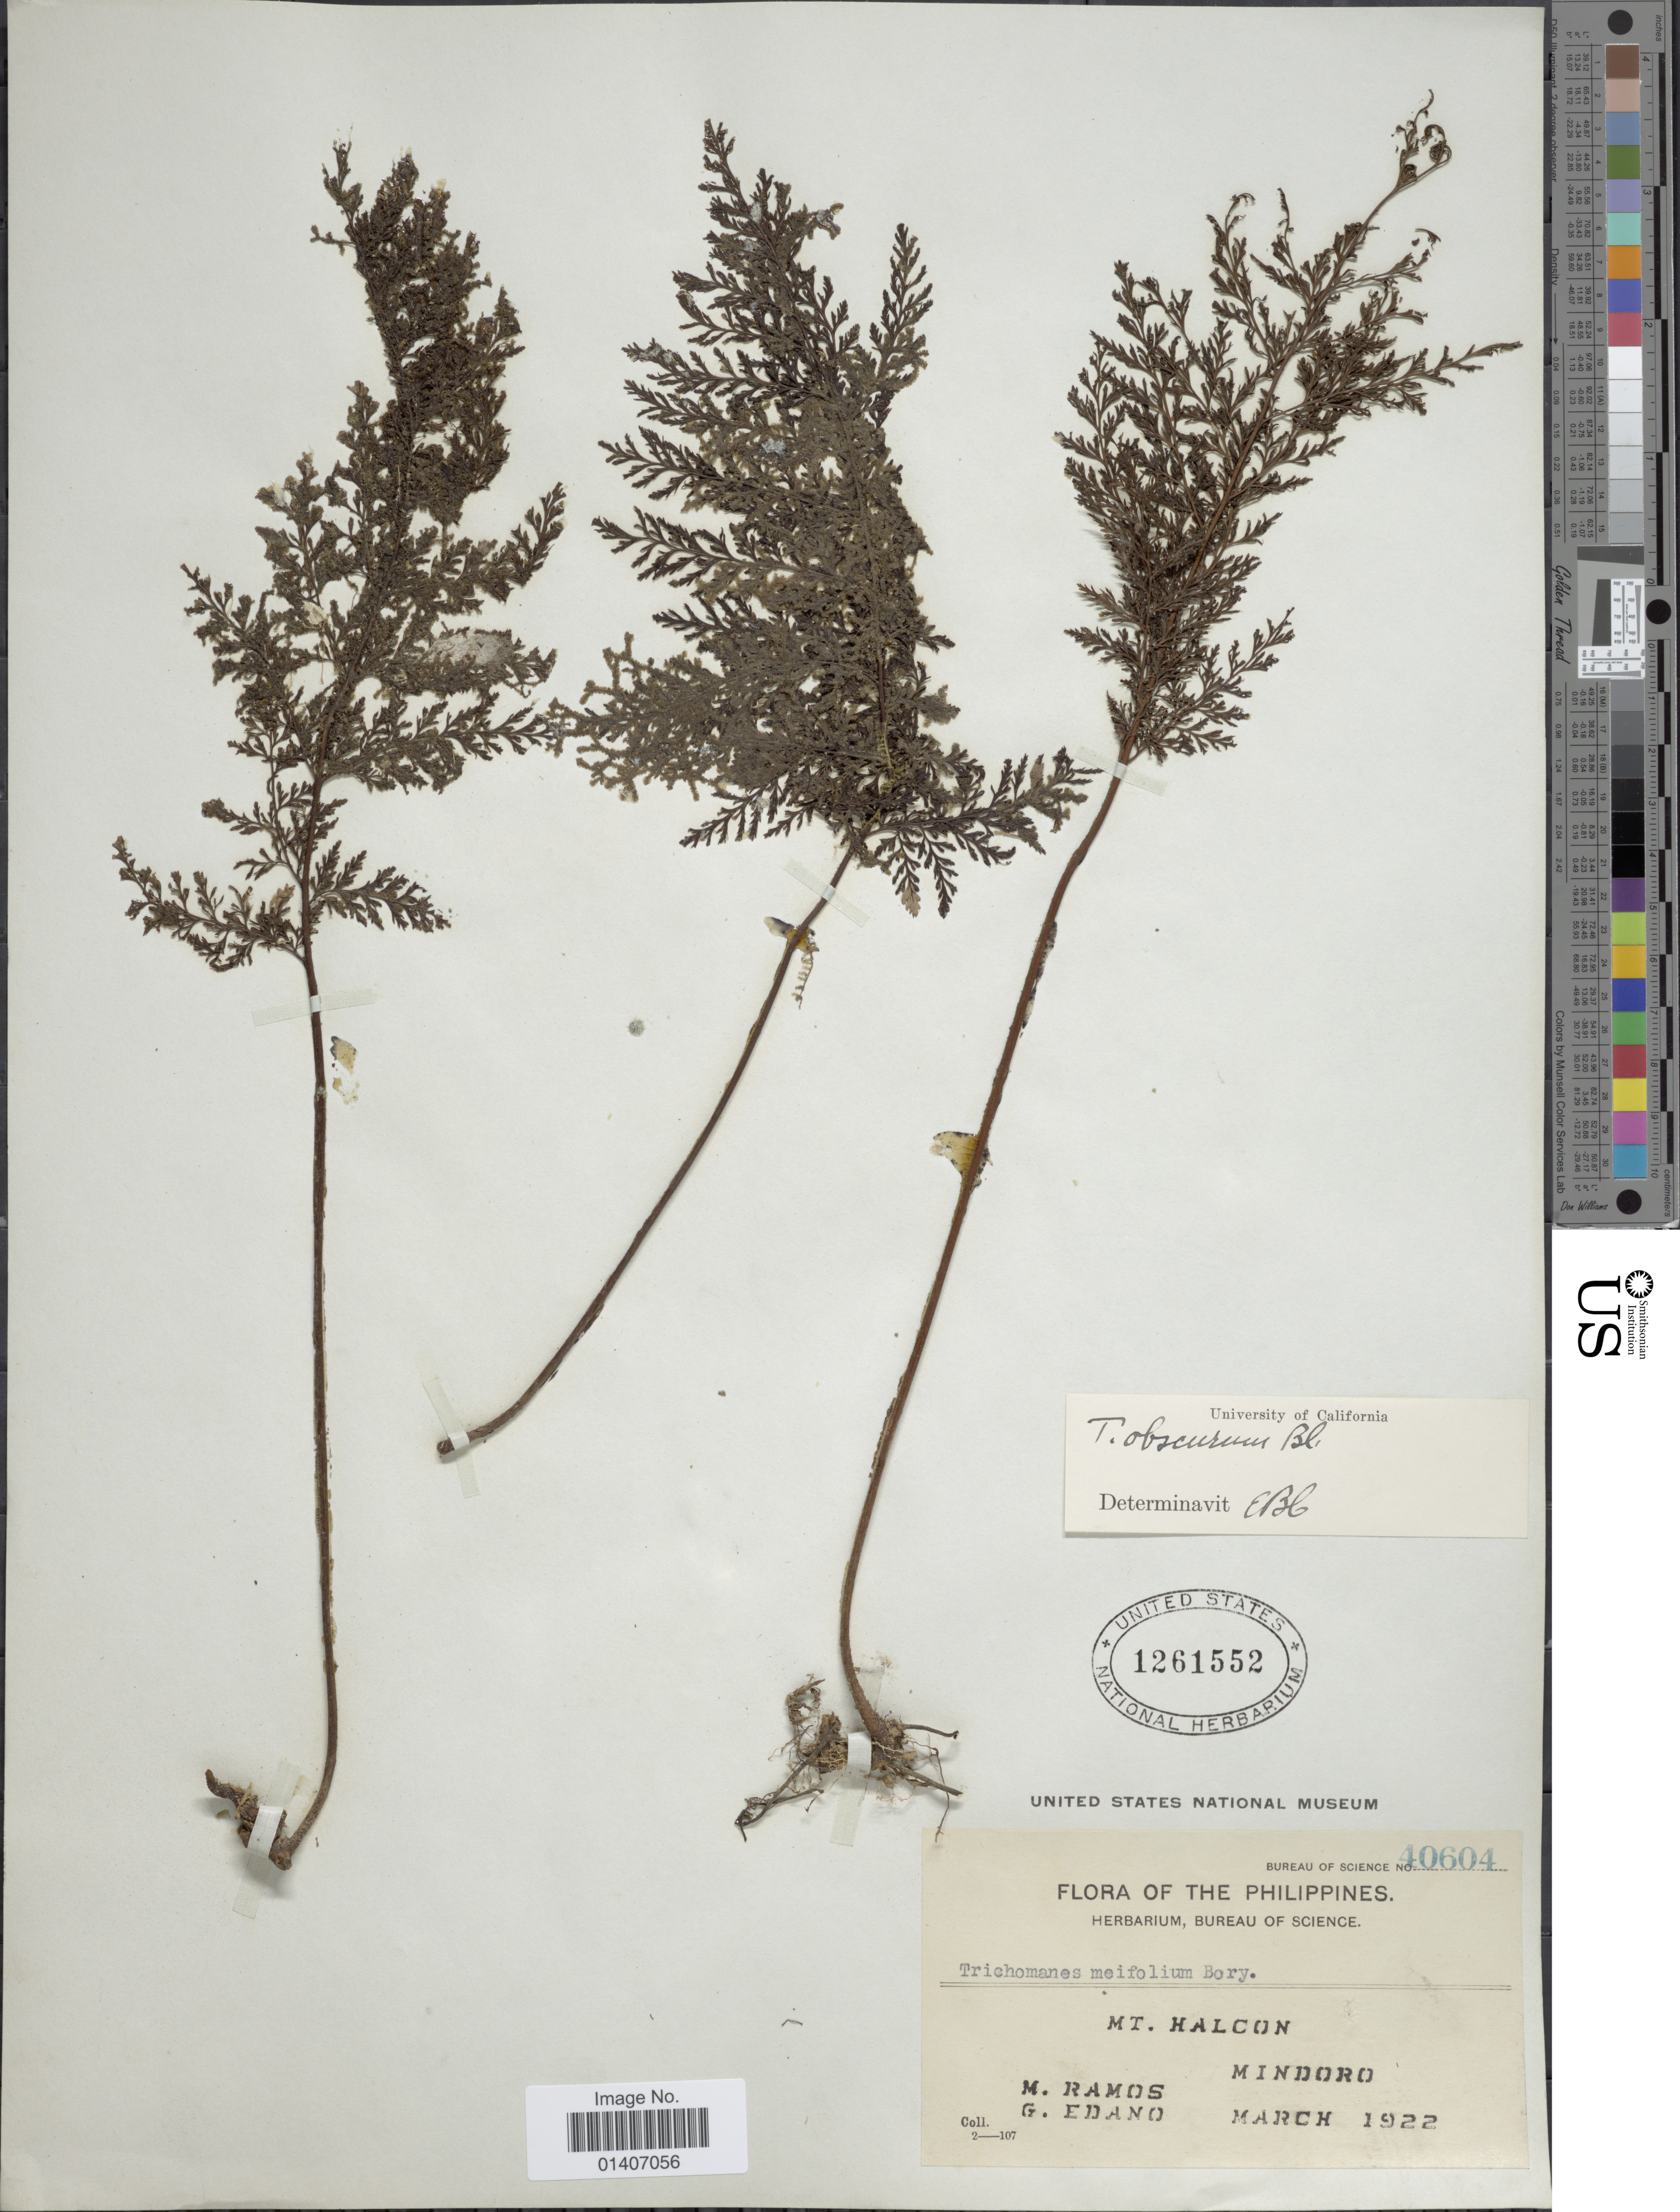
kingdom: Plantae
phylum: Tracheophyta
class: Polypodiopsida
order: Hymenophyllales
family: Hymenophyllaceae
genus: Abrodictyum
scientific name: Abrodictyum obscurum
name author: (Blume) Ebihara & K. Iwats.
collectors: M. Ramos & G. Edaño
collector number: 40604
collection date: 1922-03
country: Philippines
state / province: Mimaropa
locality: Mt. Halcon, Mindoro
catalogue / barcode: US 1261552